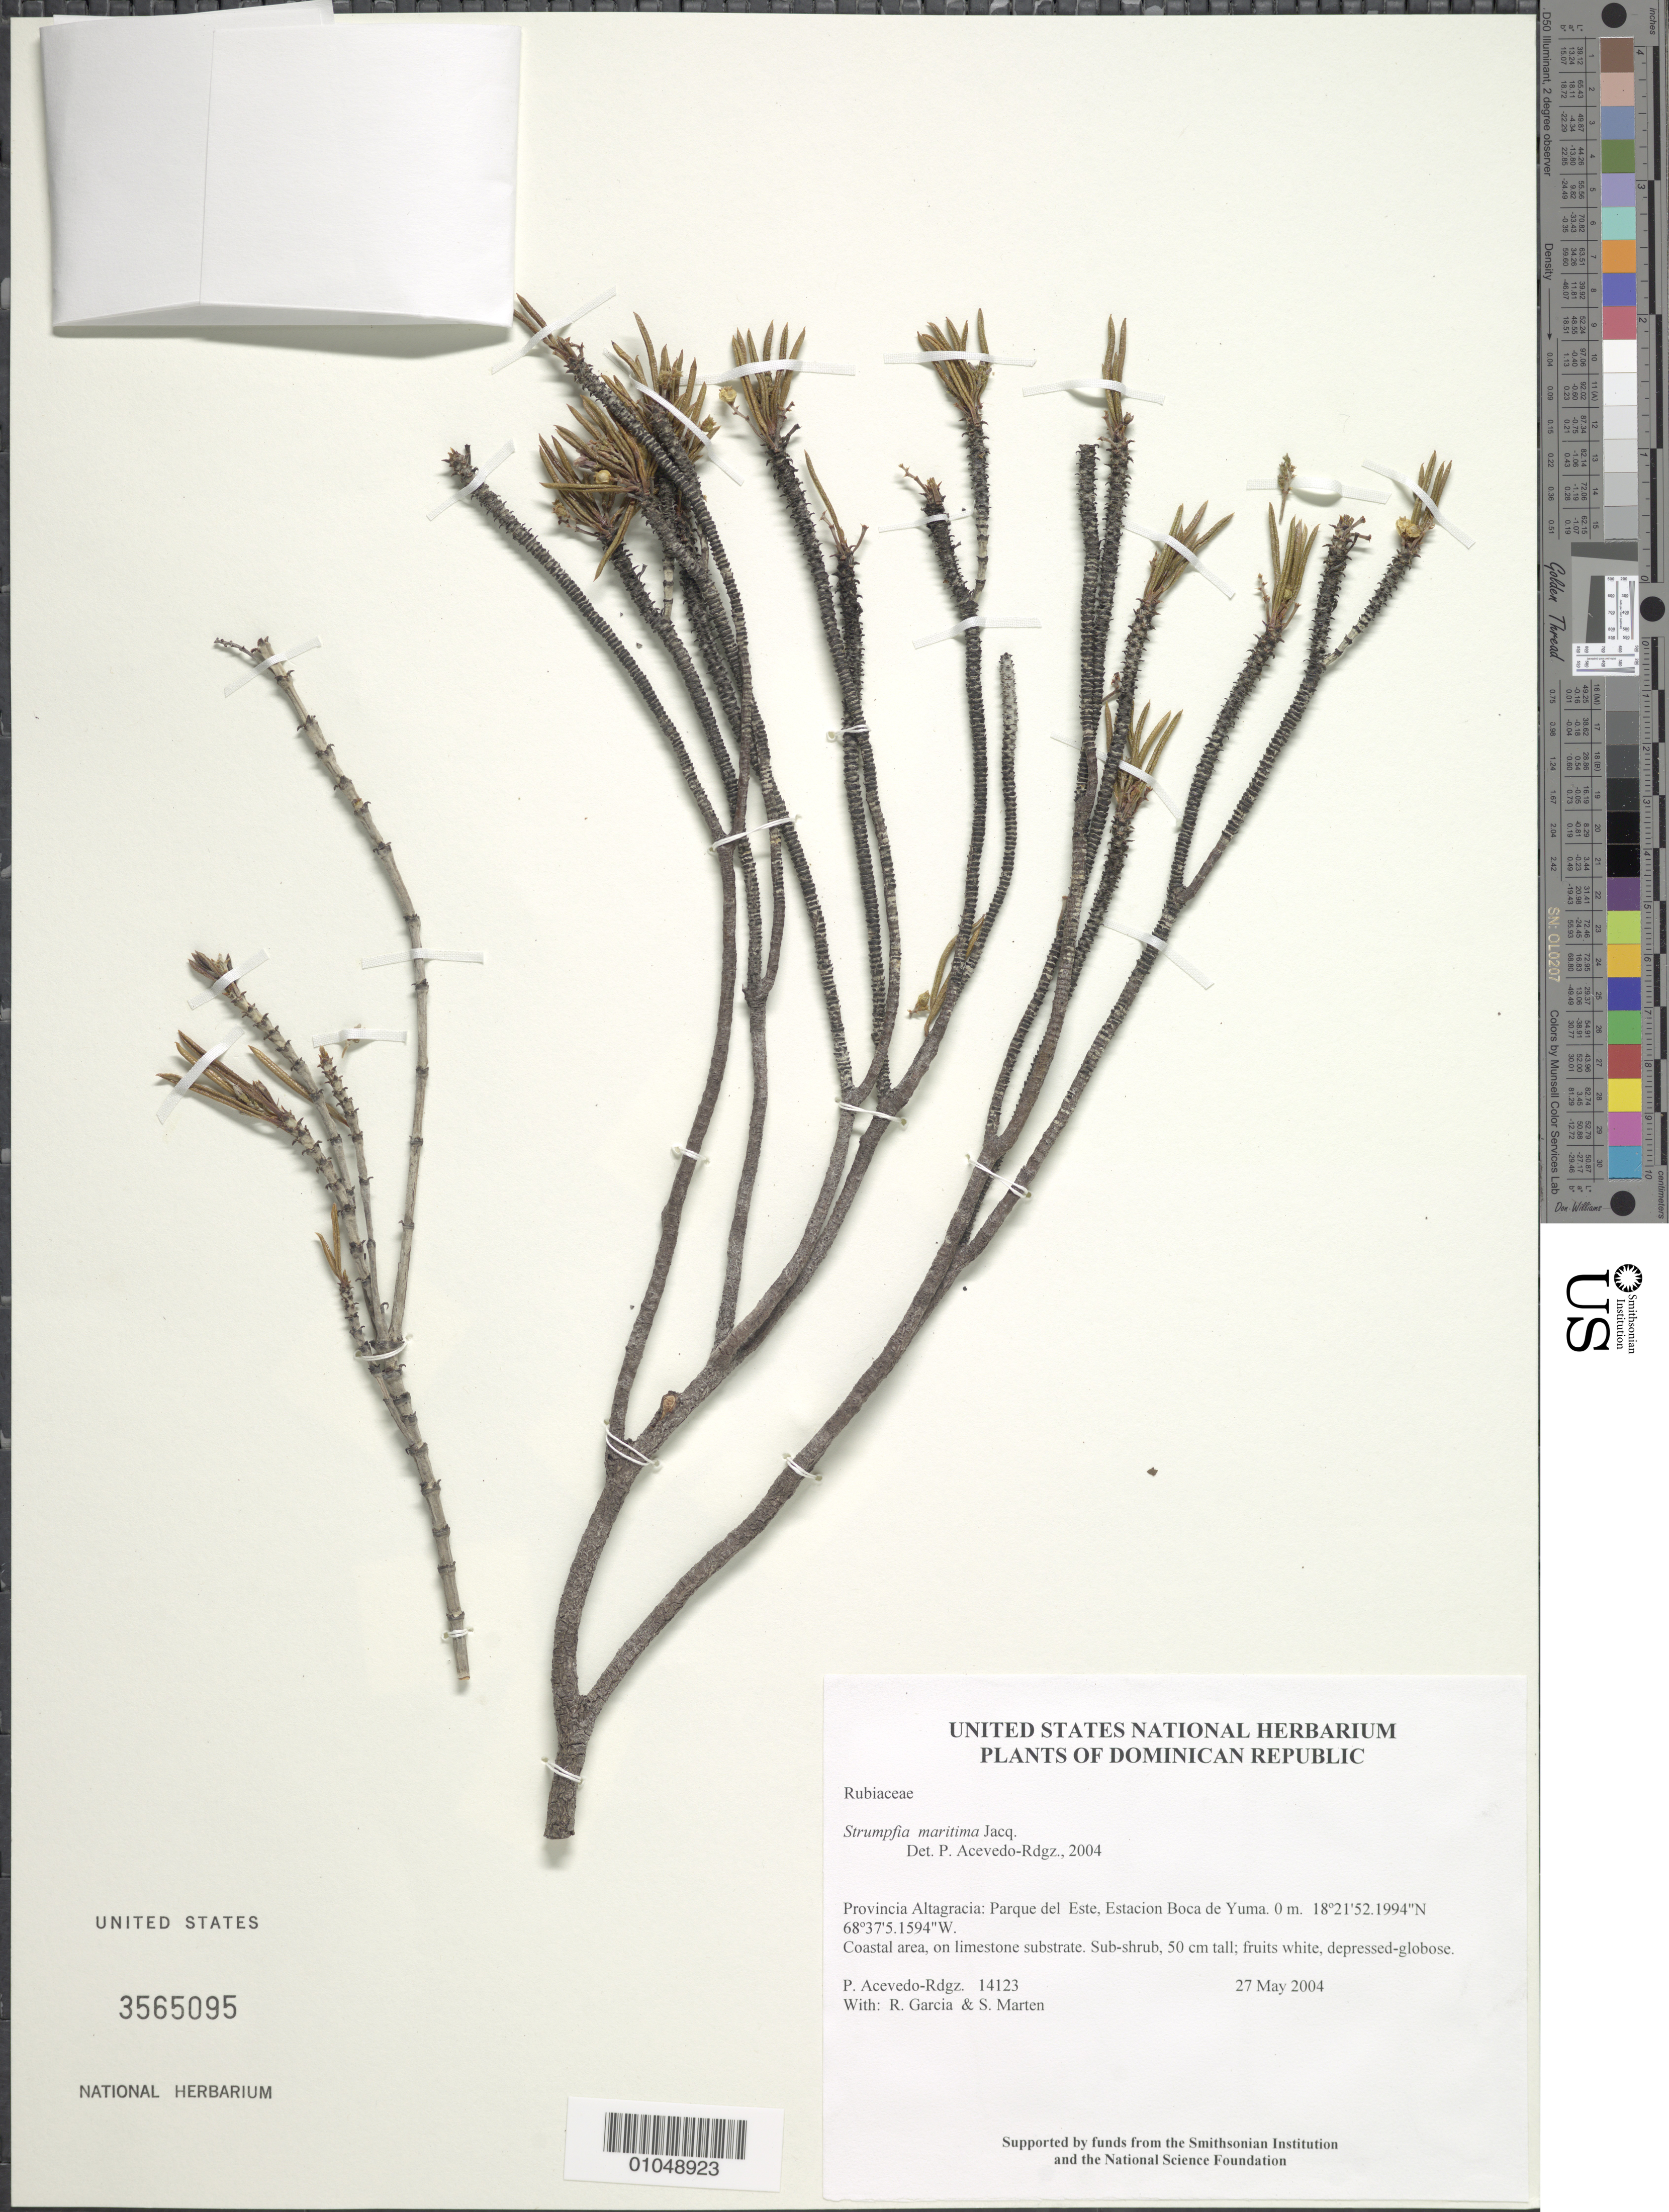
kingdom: Plantae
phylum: Tracheophyta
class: Magnoliopsida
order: Gentianales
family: Rubiaceae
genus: Strumpfia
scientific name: Strumpfia maritima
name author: Jacq.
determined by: Acevedo-Rodríguez, P., (BOT), Smithsonian Institution - National Museum of Natural History (UNITED STATES)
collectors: P. Acevedo-Rodr., R. G. García & S. Marten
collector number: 14123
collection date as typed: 27 May 2004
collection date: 2004-05-27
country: Dominican Republic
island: Hispaniola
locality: Provincia Altagracia: Parque del Este, Estacion Boca de Yuma.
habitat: Coastal area, on limestone substrate.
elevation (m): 0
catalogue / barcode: US 3565095